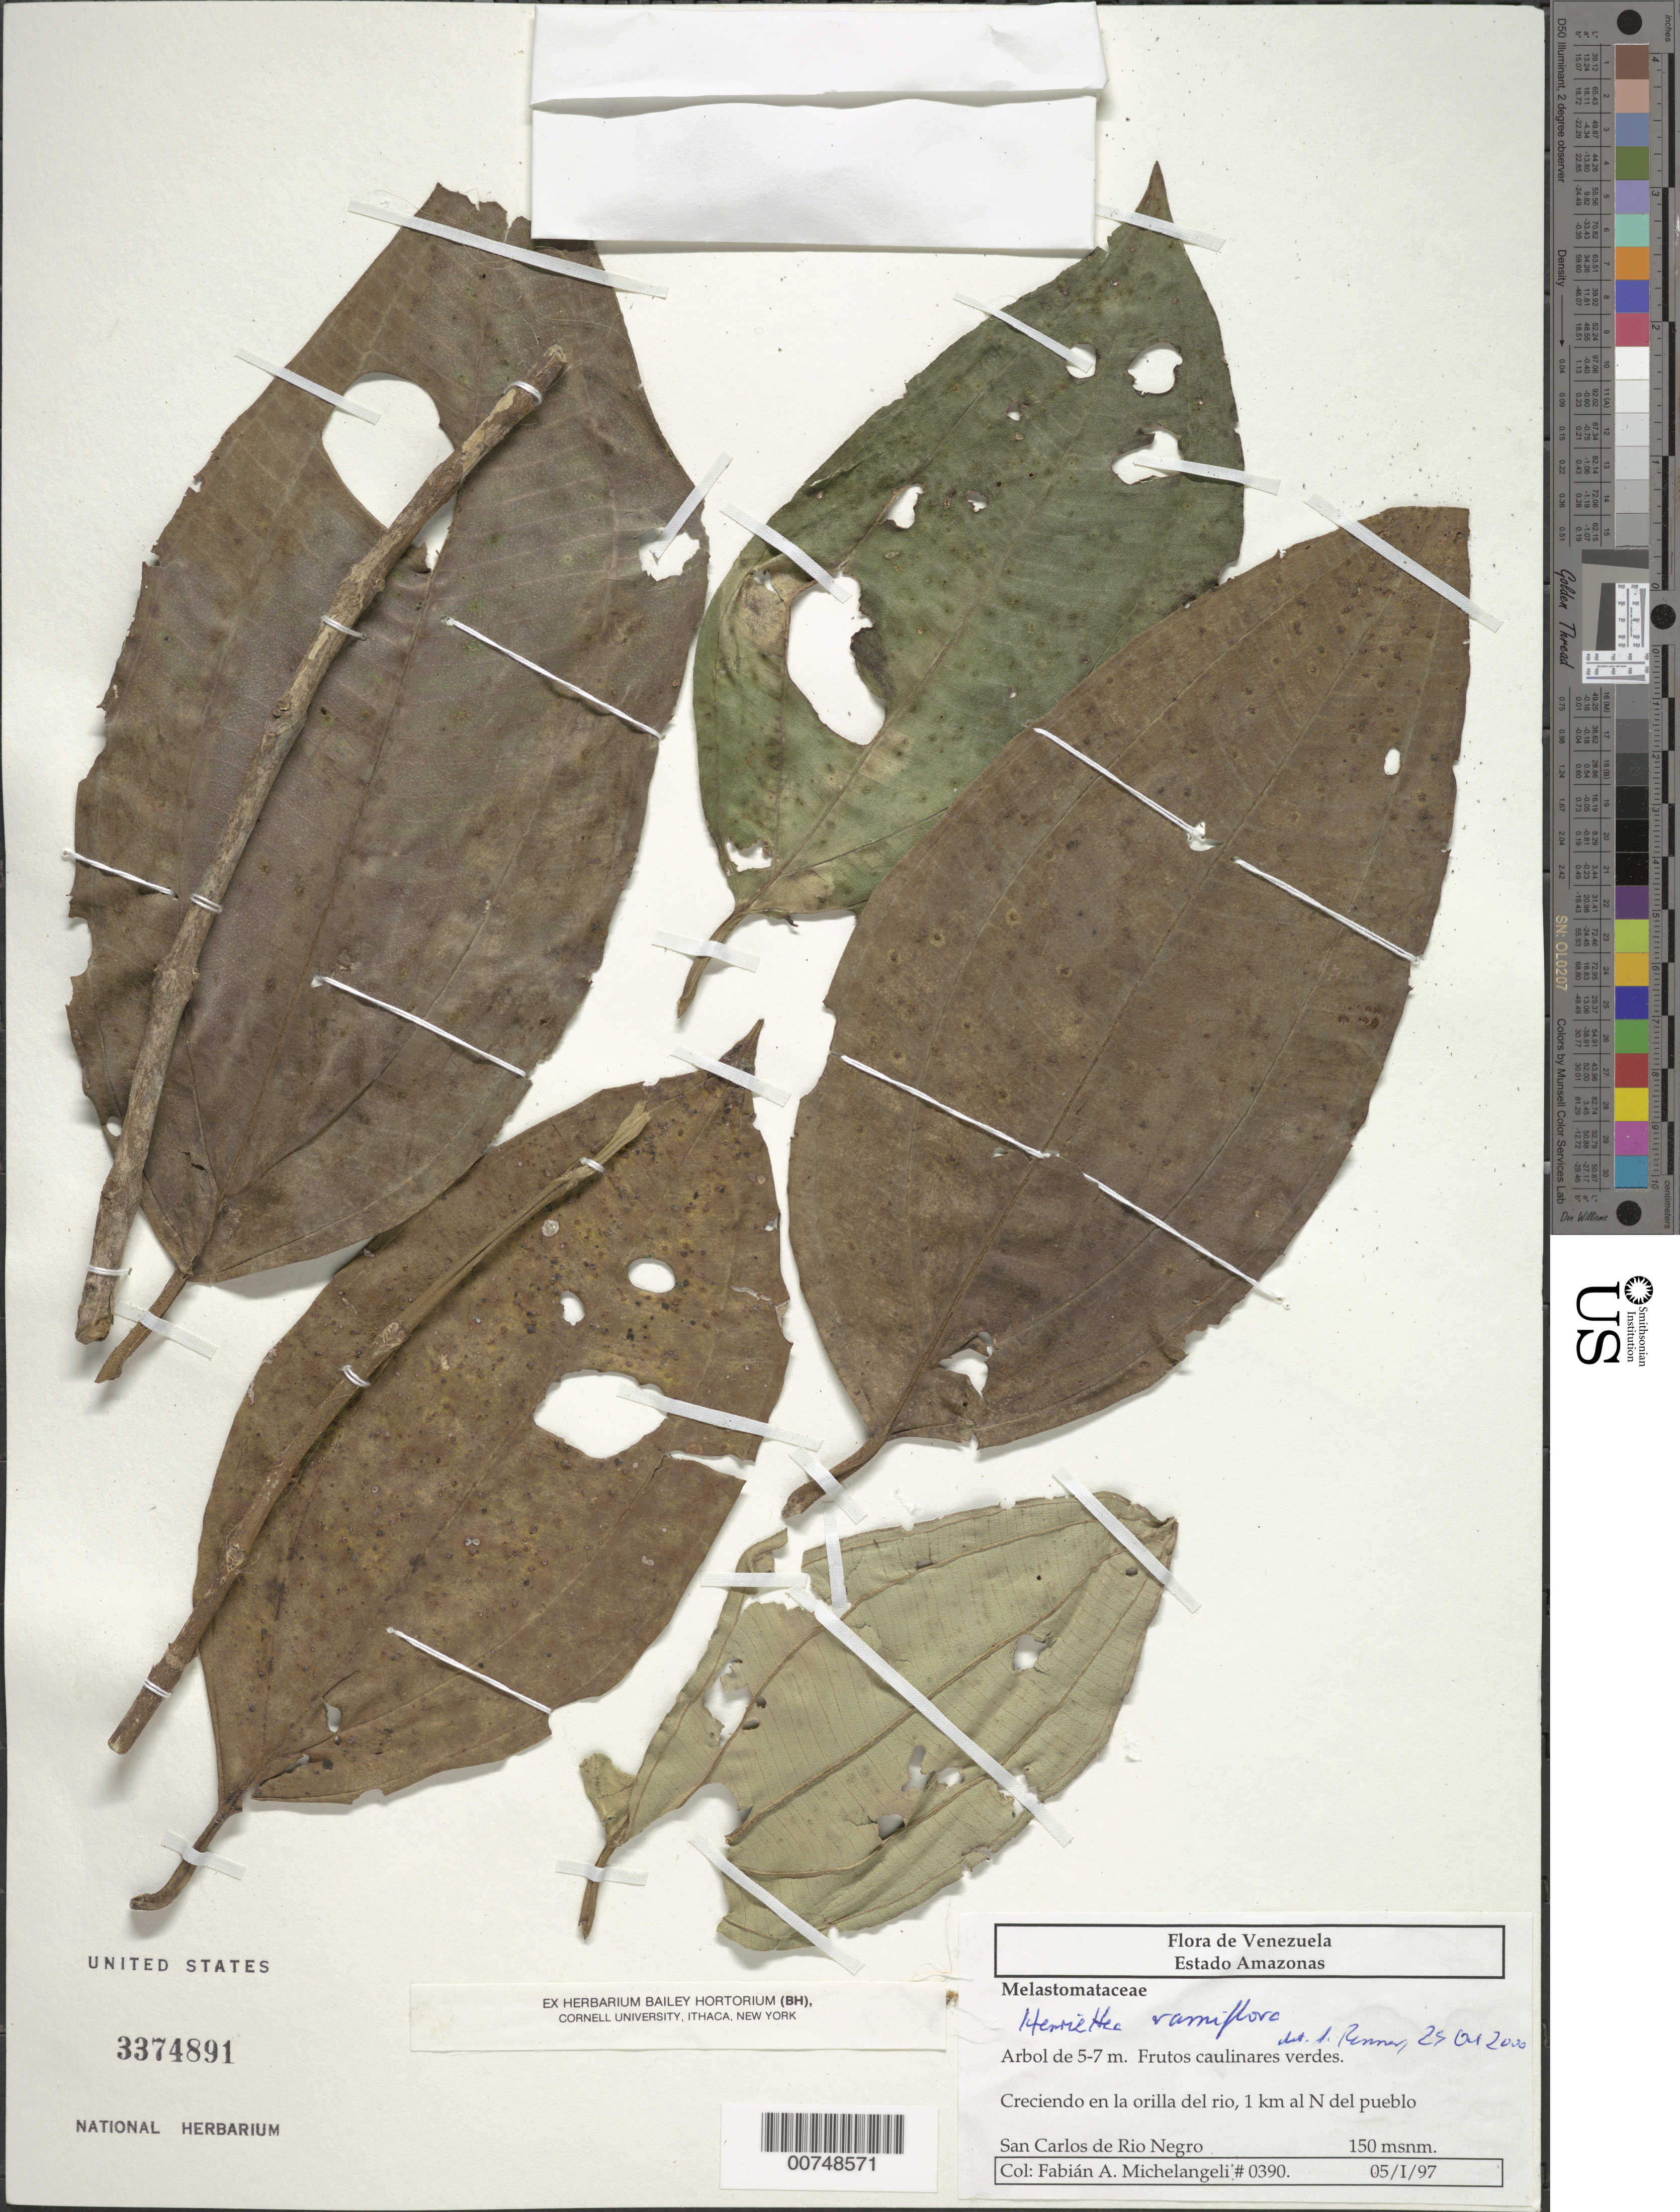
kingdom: Plantae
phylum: Tracheophyta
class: Magnoliopsida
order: Myrtales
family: Melastomataceae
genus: Henriettea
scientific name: Henriettea ramiflora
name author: (Sw.) DC.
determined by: Renner, S. S.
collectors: F. A. Michelangeli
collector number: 390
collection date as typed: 5-Jan-97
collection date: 1997-01-05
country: Venezuela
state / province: Amazonas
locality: San Carlos de Río Negro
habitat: Creciendo en la orilla del rio, 1 km al N del pueblo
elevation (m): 150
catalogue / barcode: US 3374891